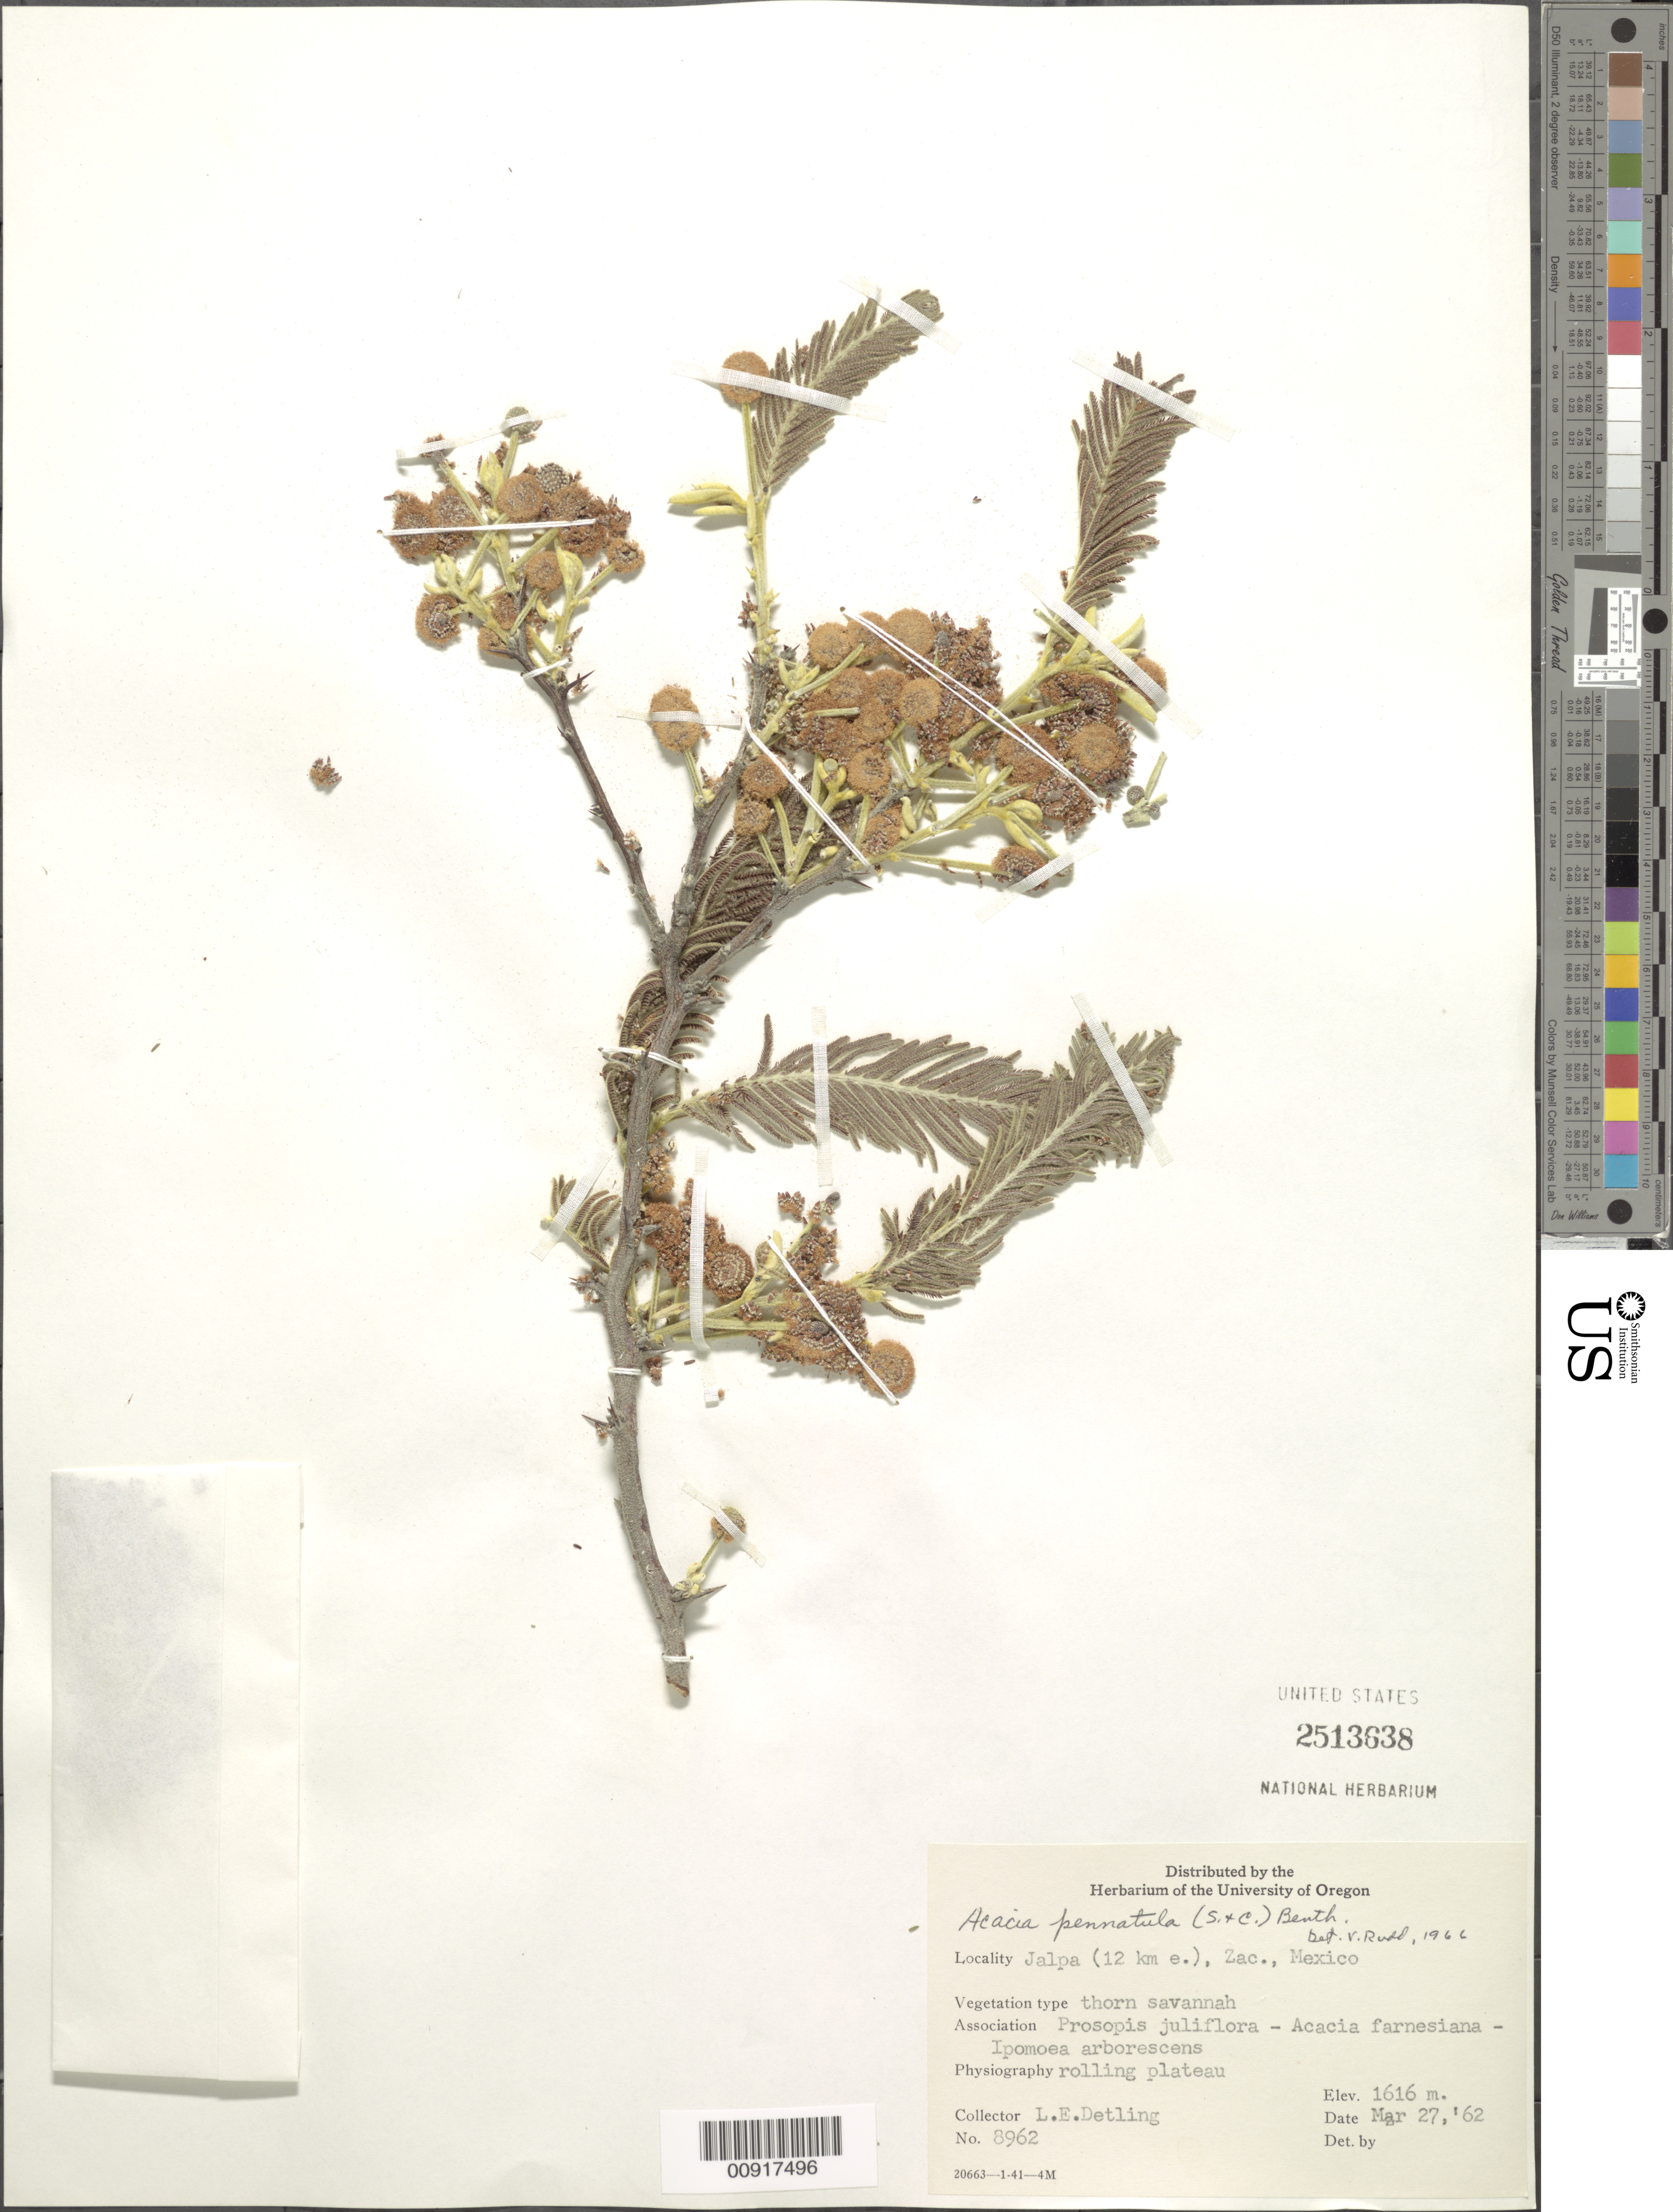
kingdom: Plantae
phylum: Tracheophyta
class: Magnoliopsida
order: Fabales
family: Fabaceae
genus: Vachellia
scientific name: Vachellia pennatula var. pennatula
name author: (Schltdl. & Cham.) Seigler & Ebinger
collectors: L. E. Detling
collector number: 8962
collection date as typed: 27 Mar 1962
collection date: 1962-03-27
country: Mexico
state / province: Zacatecas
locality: Jalpa (12 km. E), Zacatecas.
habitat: Thorn savannah. Association Prosopis juliflora - Acacia farnesiana - Ipomoea arborescens. Physiography rolling plateau.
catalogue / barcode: US 2513638